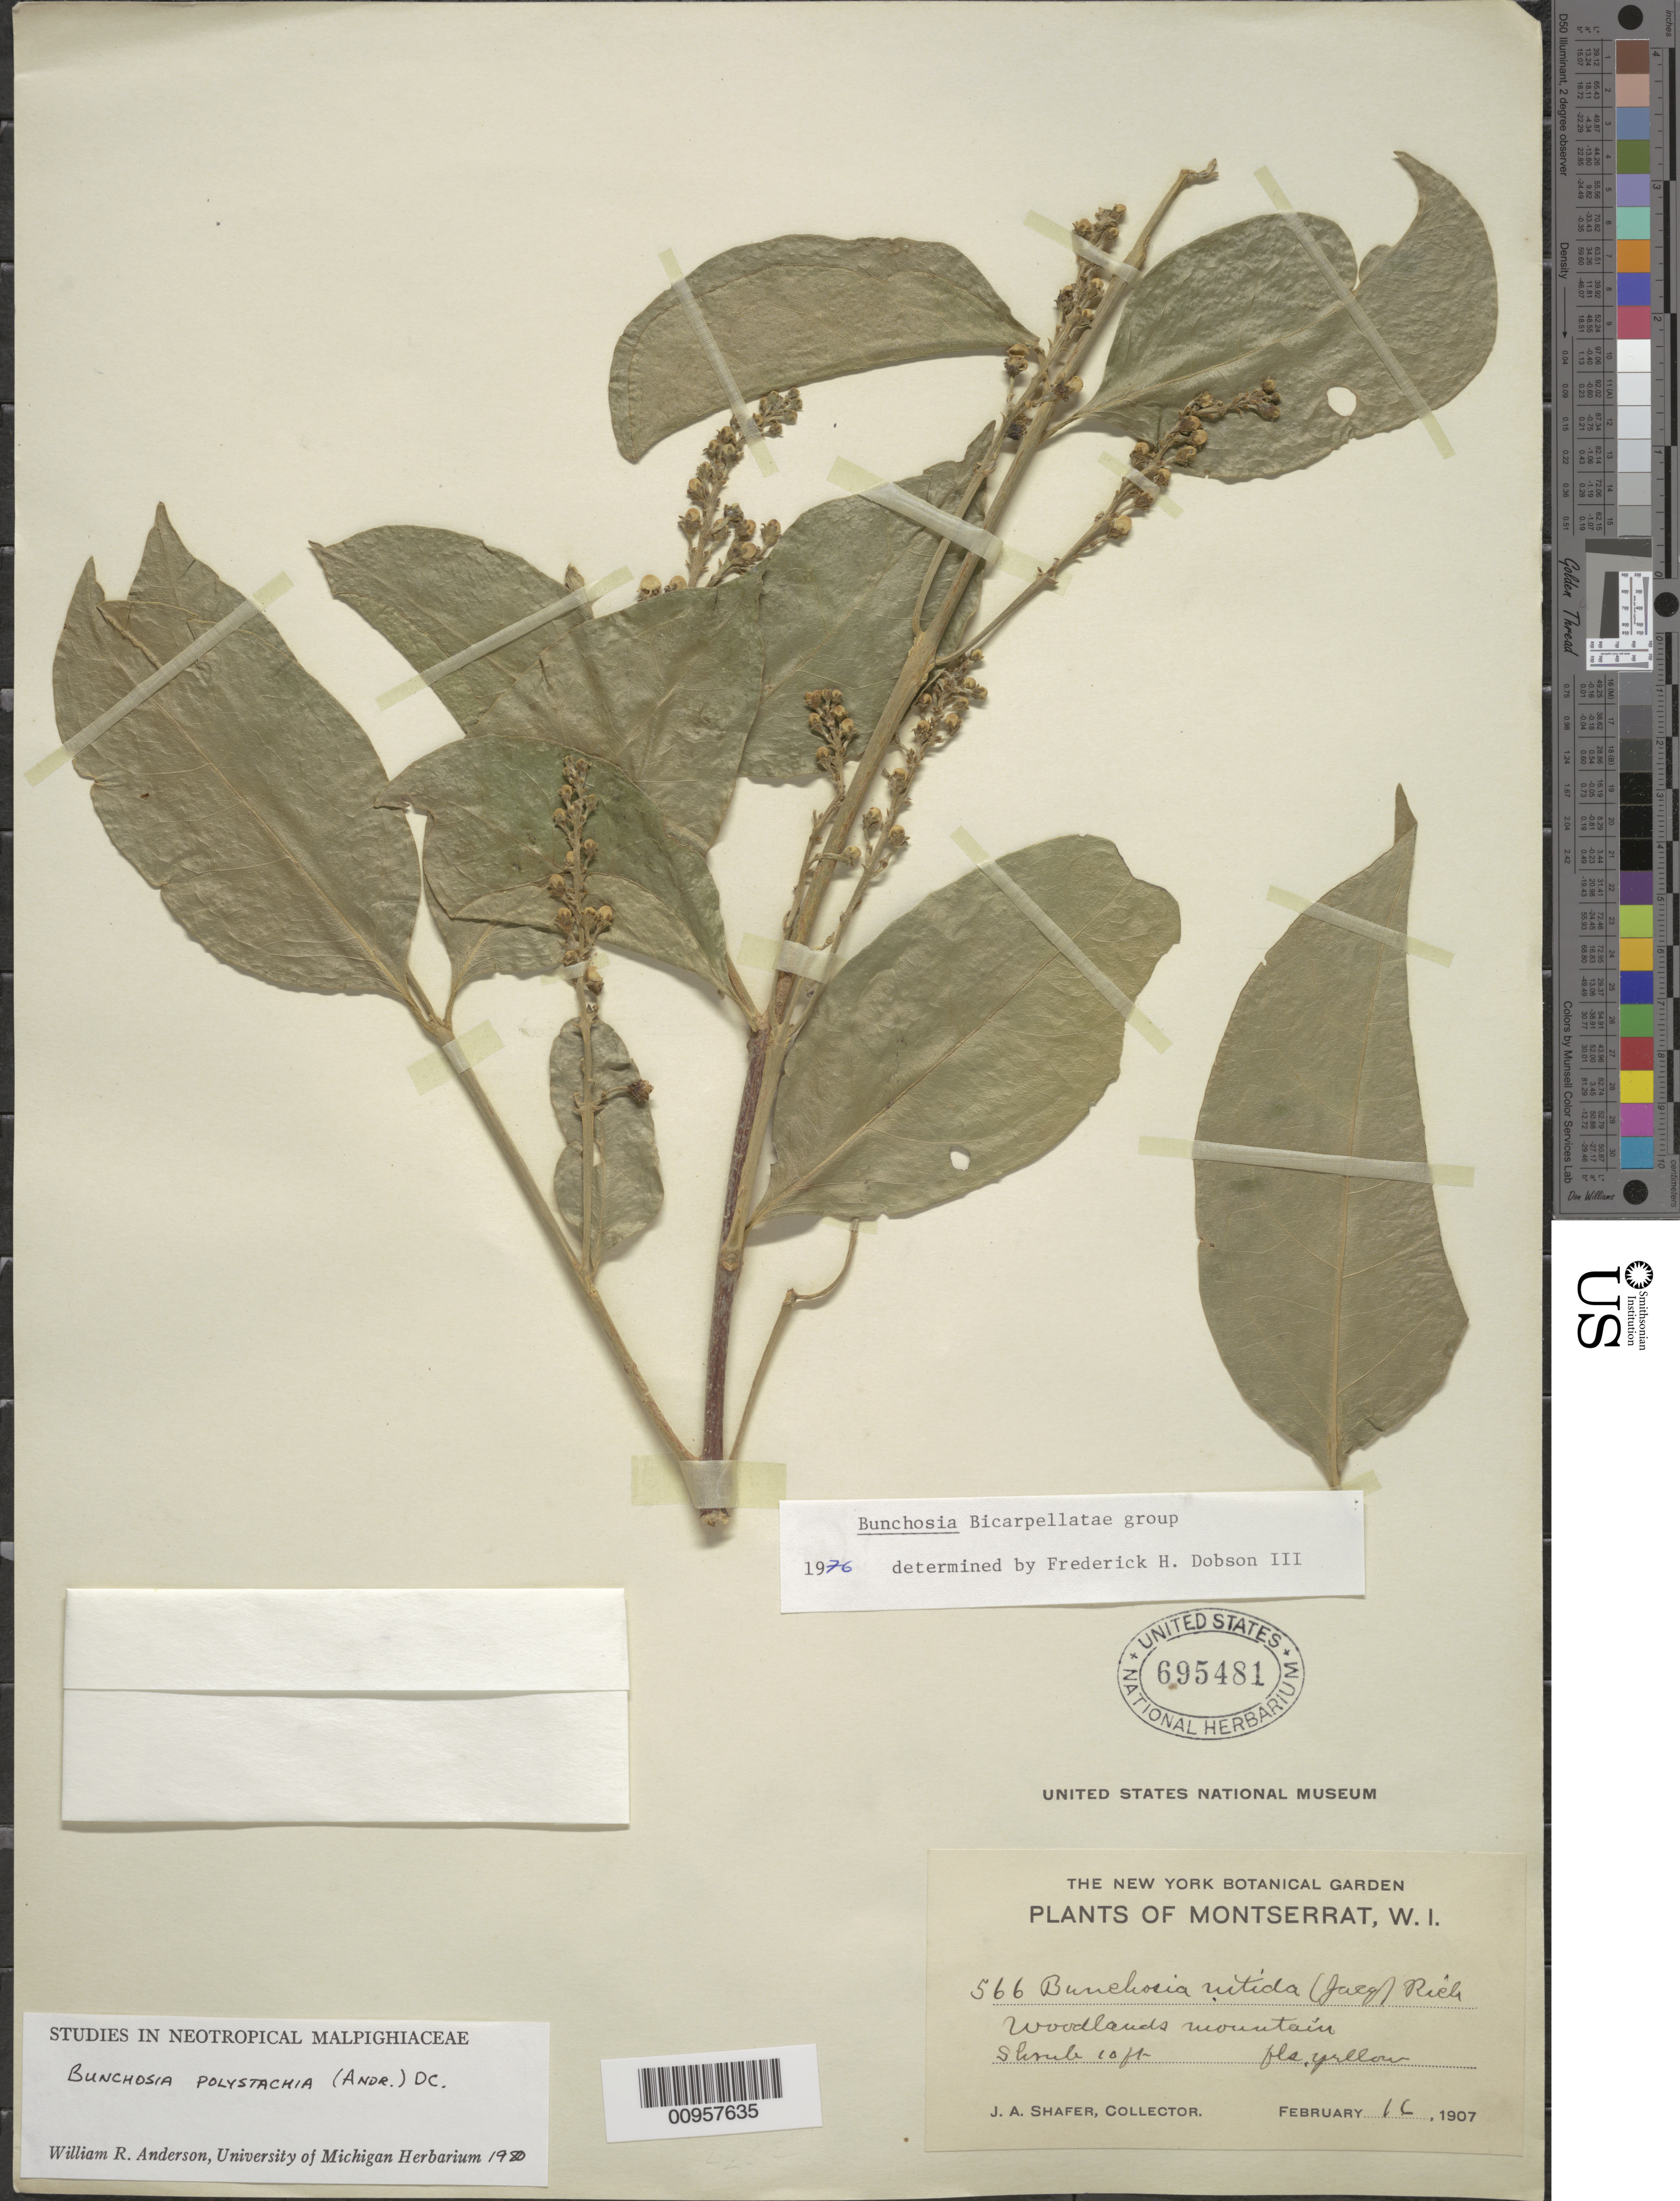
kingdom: Plantae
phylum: Tracheophyta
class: Magnoliopsida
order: Malpighiales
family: Malpighiaceae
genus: Bunchosia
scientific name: Bunchosia polystachya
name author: (Andrews) DC.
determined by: Anderson, W. R., (MICH), University of Michigan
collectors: J. A. Shafer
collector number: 566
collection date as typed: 16 Feb 1907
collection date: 1907-02-16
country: Montserrat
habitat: Woodlands mountain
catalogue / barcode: US 695481